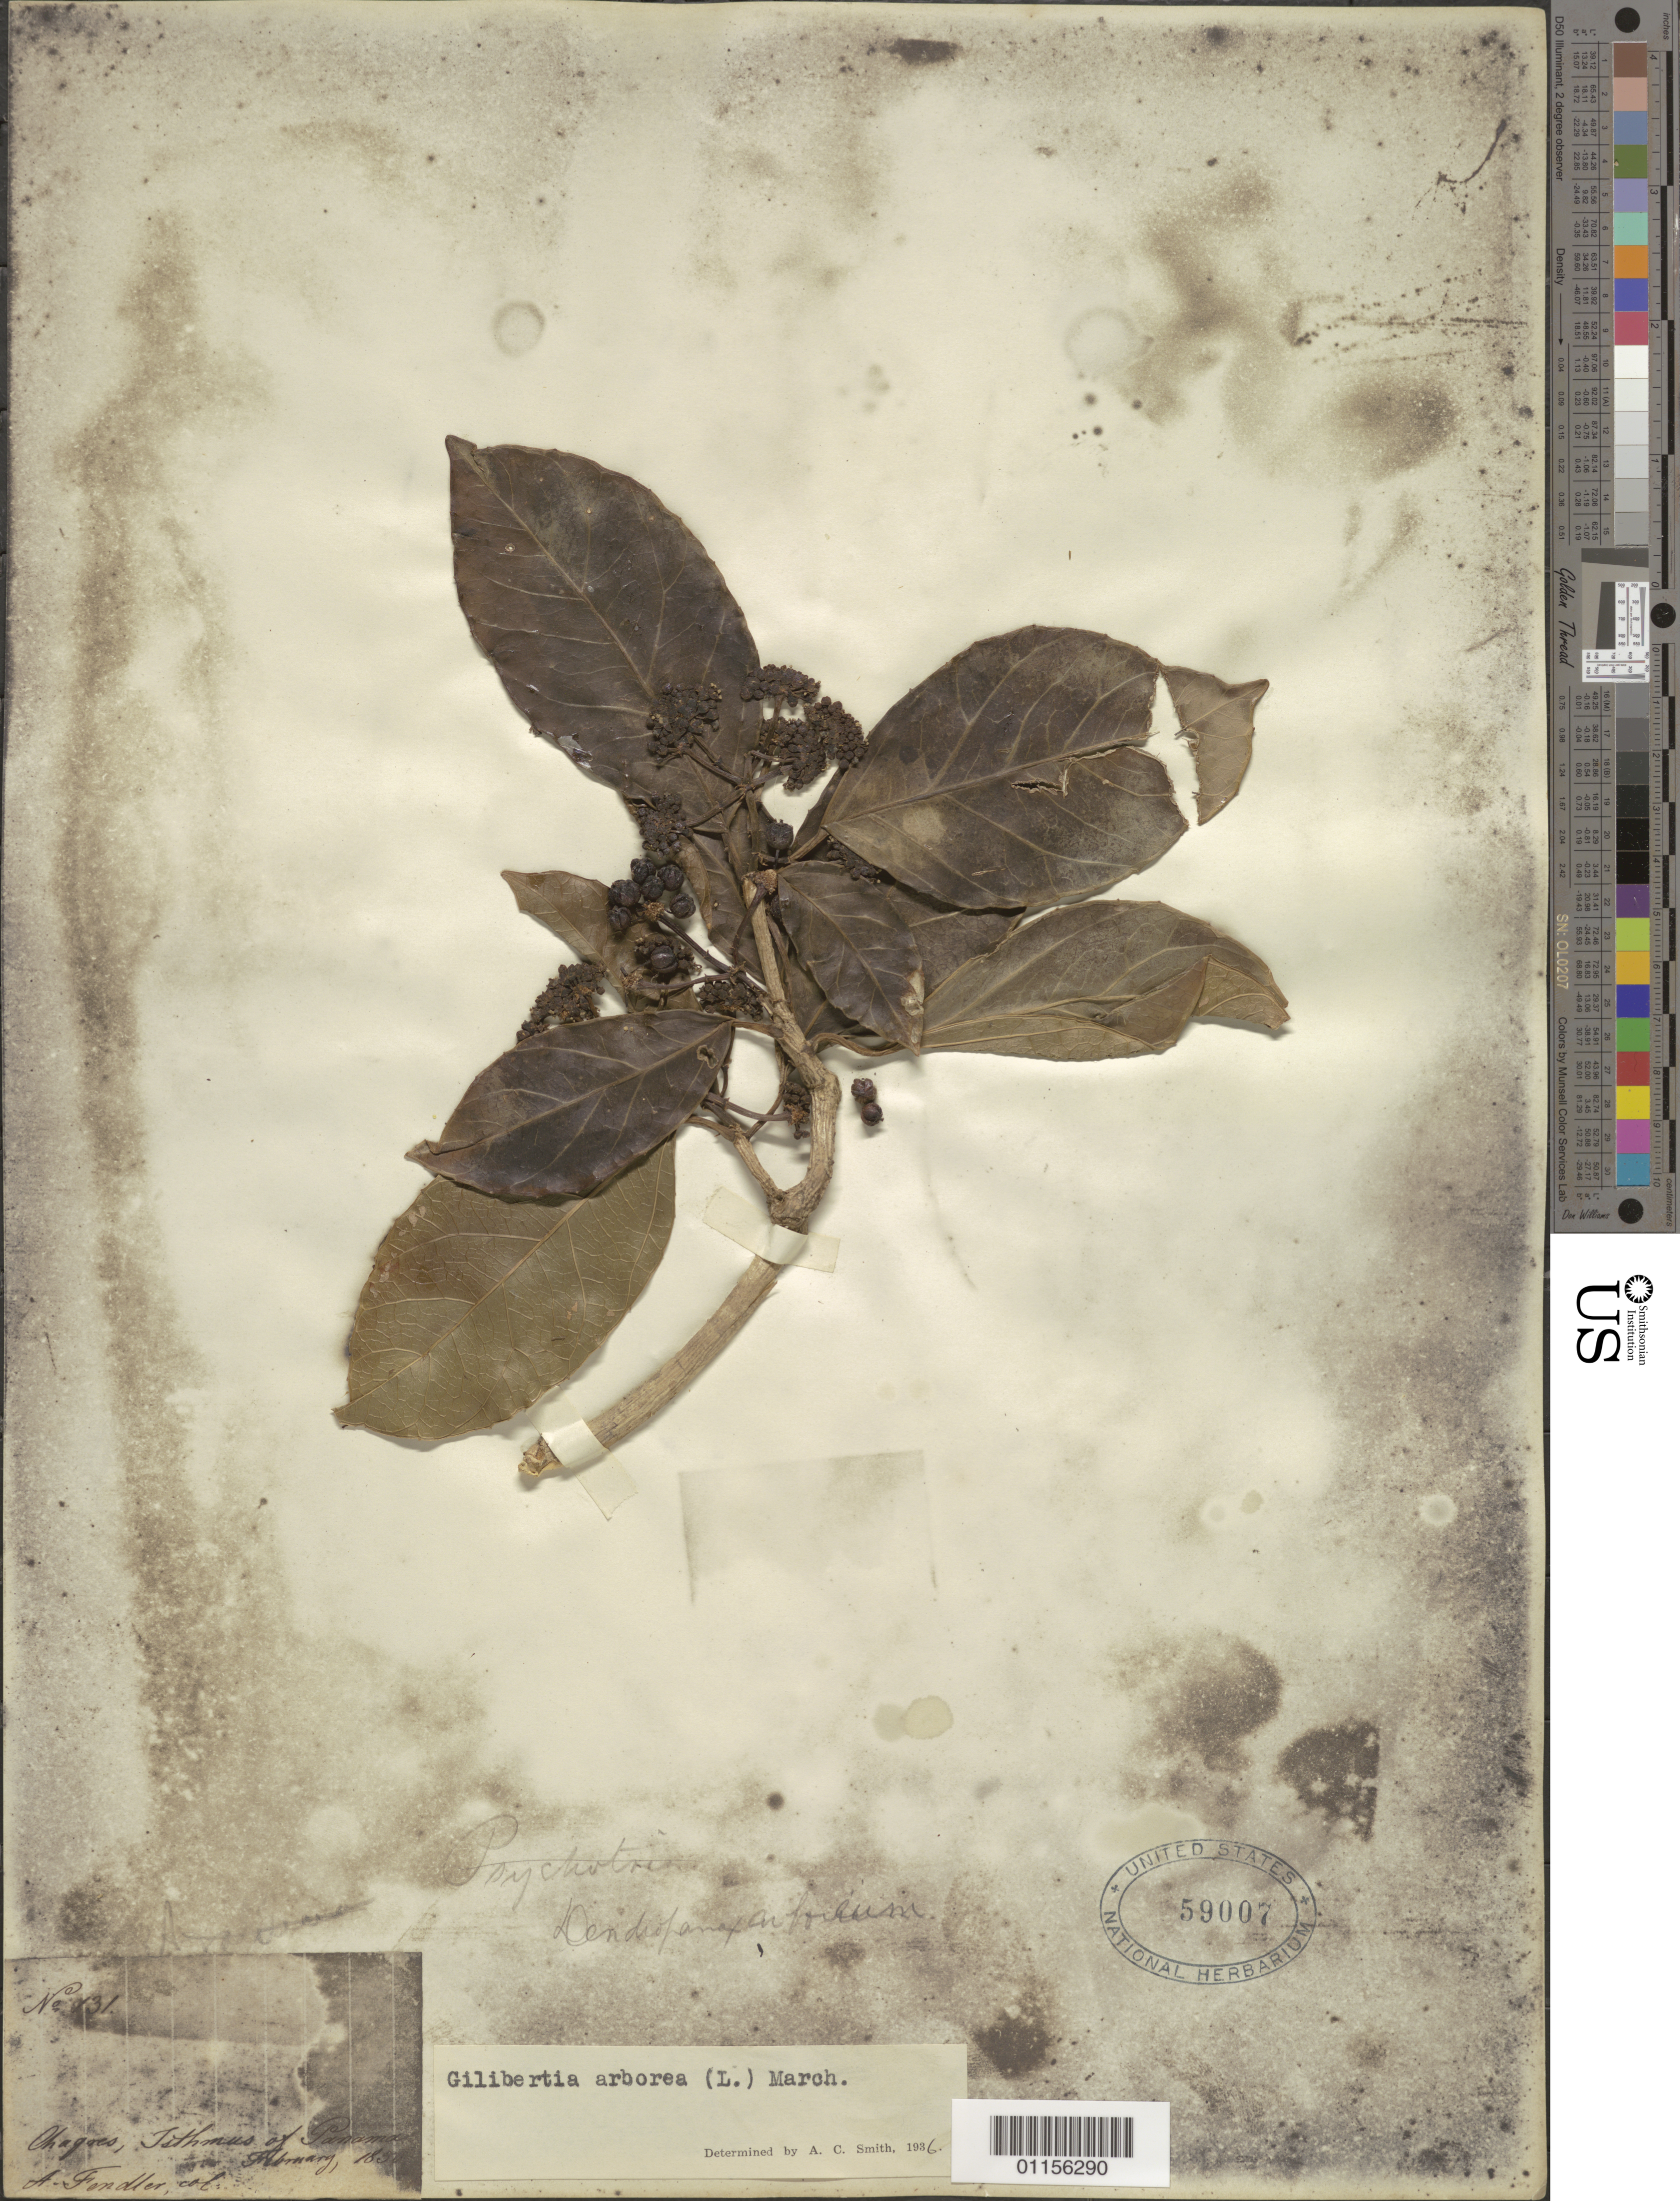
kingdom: Plantae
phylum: Tracheophyta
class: Magnoliopsida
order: Apiales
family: Araliaceae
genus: Dendropanax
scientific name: Dendropanax arboreus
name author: (L.) Decne. & Planch.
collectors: A. Fendler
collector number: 131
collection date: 1932-02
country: Panama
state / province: Panamá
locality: Chagres.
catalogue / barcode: US 59007